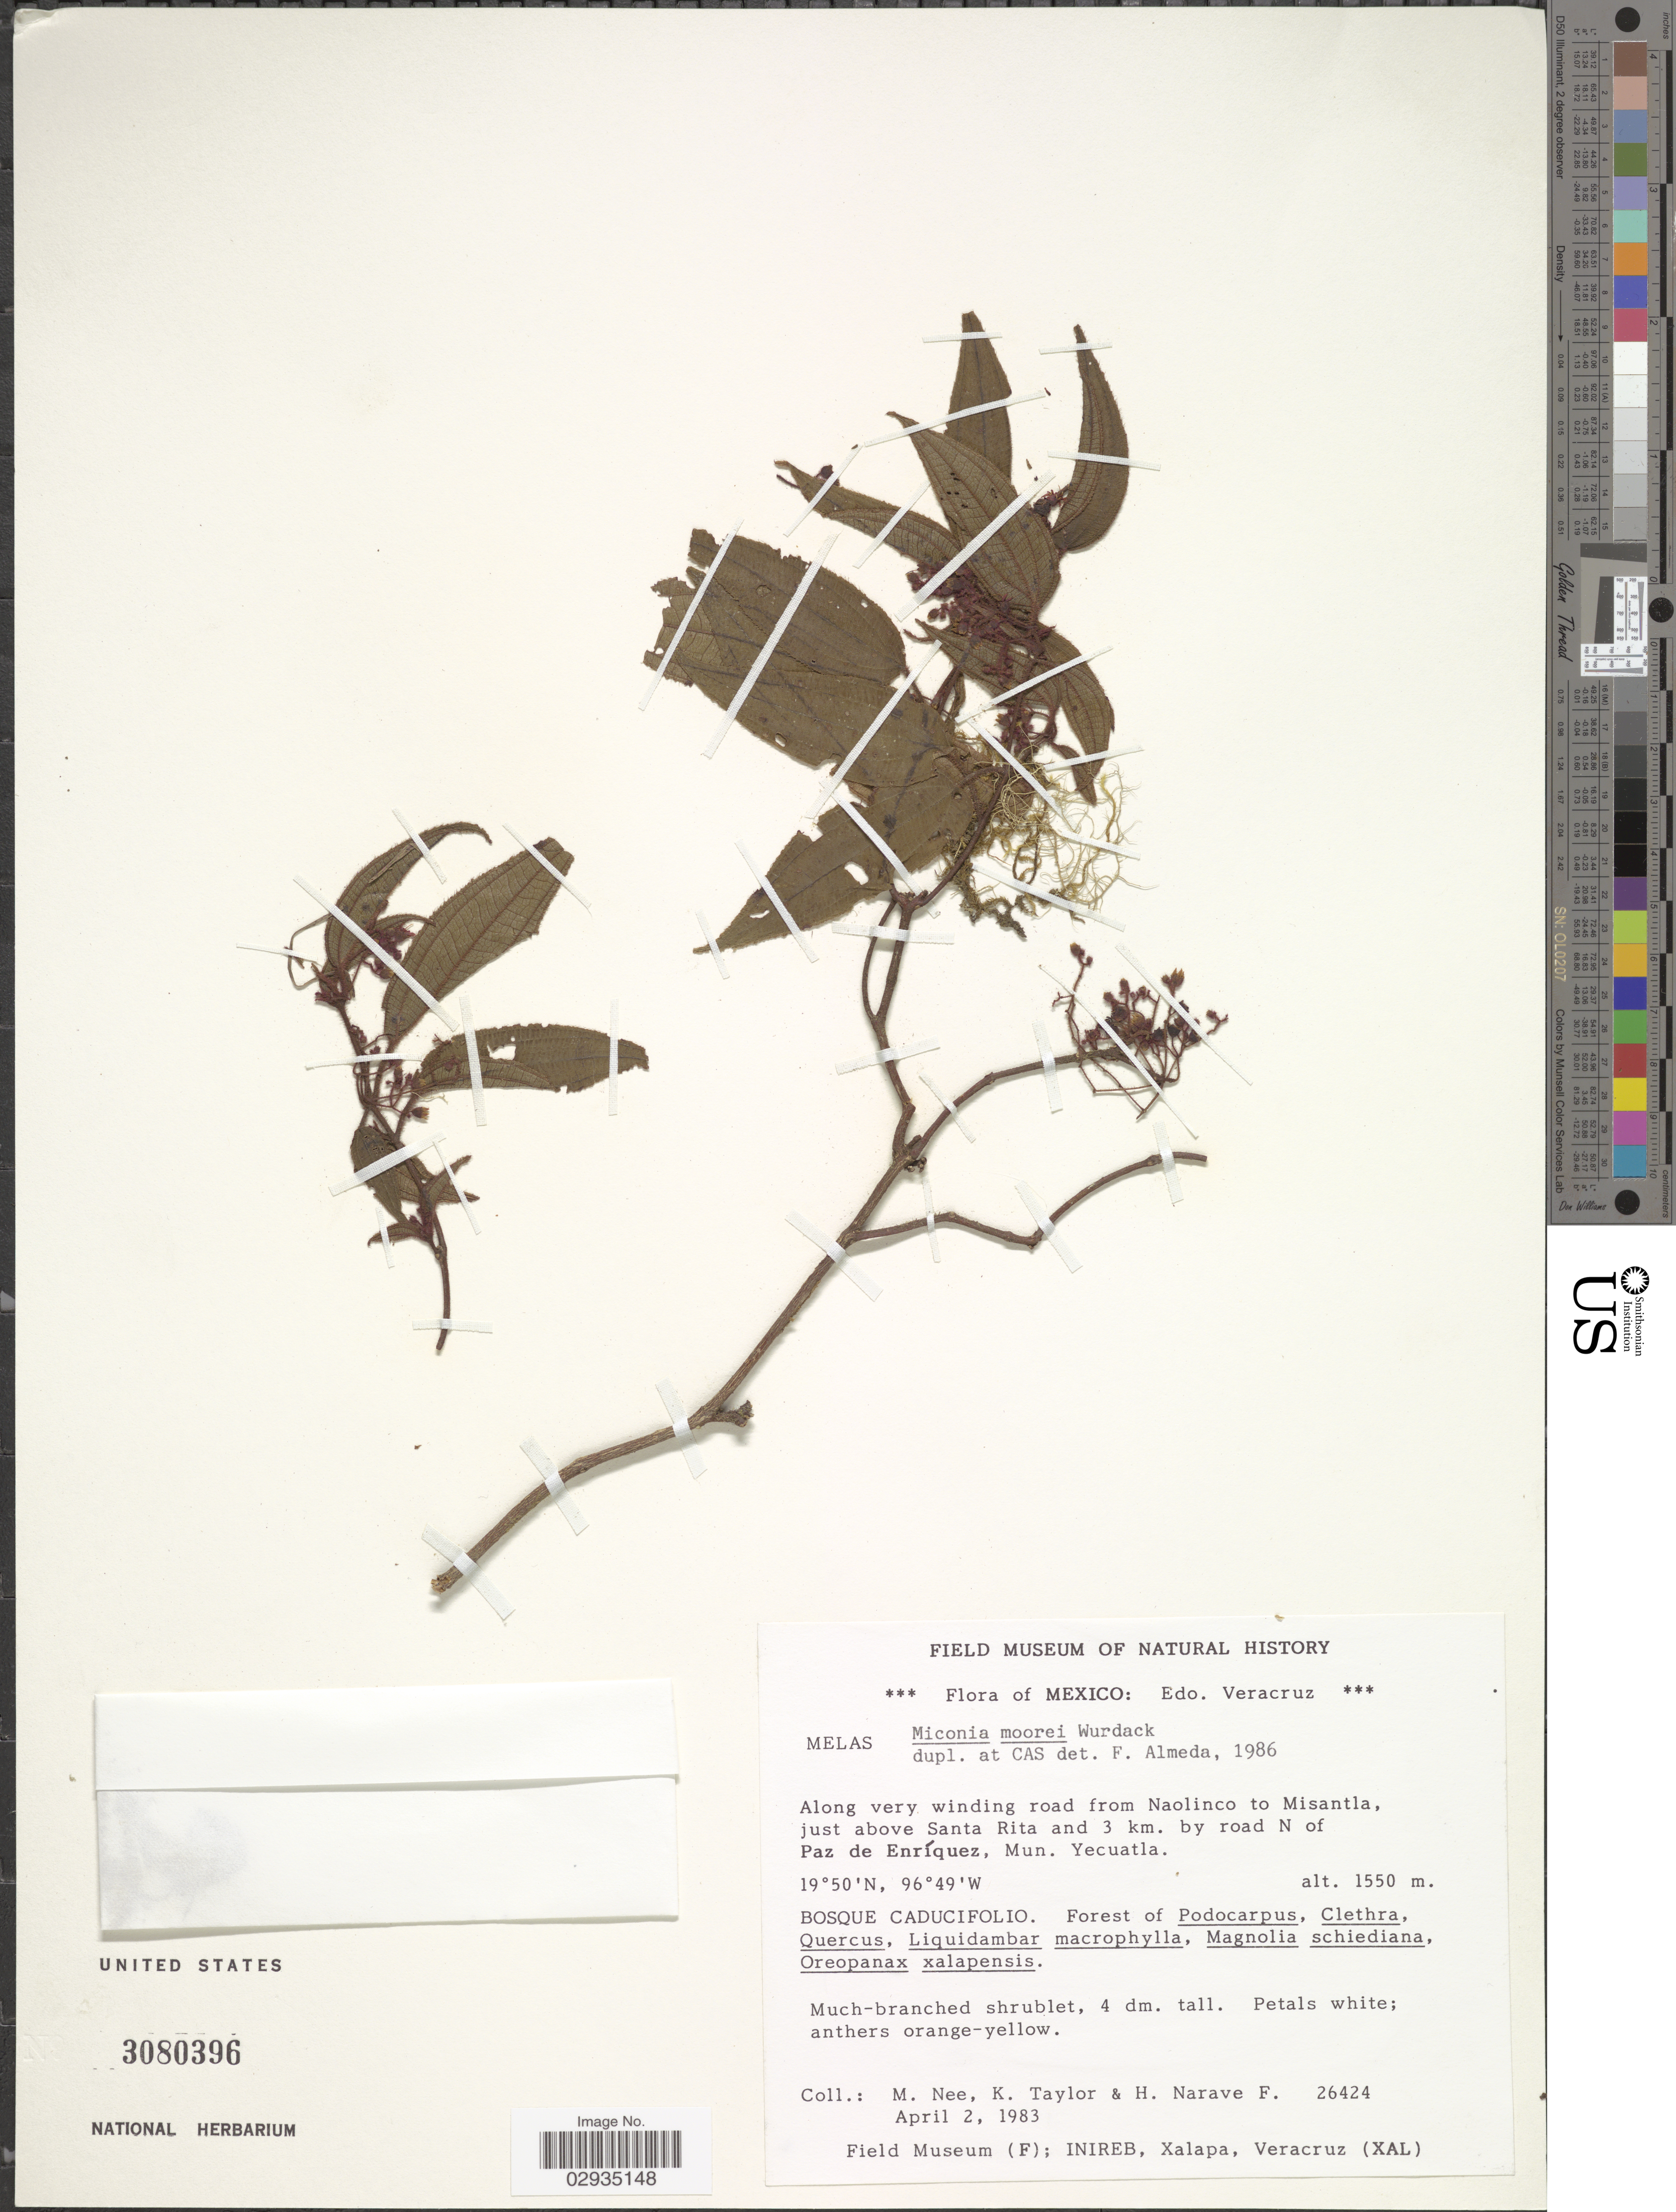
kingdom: Plantae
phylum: Tracheophyta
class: Magnoliopsida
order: Myrtales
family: Melastomataceae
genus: Miconia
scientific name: Miconia moorei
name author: Wurdack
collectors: M. Nee, K. Taylor & H. Narave F.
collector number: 26424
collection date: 1983-04-02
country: Mexico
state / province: Veracruz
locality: Veracruz. Along very winding road from Naolinco to Misantla, just above Santa Rita and 3 km. by road N of Paz de Enríquez, Mun. Yecuatla.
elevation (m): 1550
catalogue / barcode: US 3080396